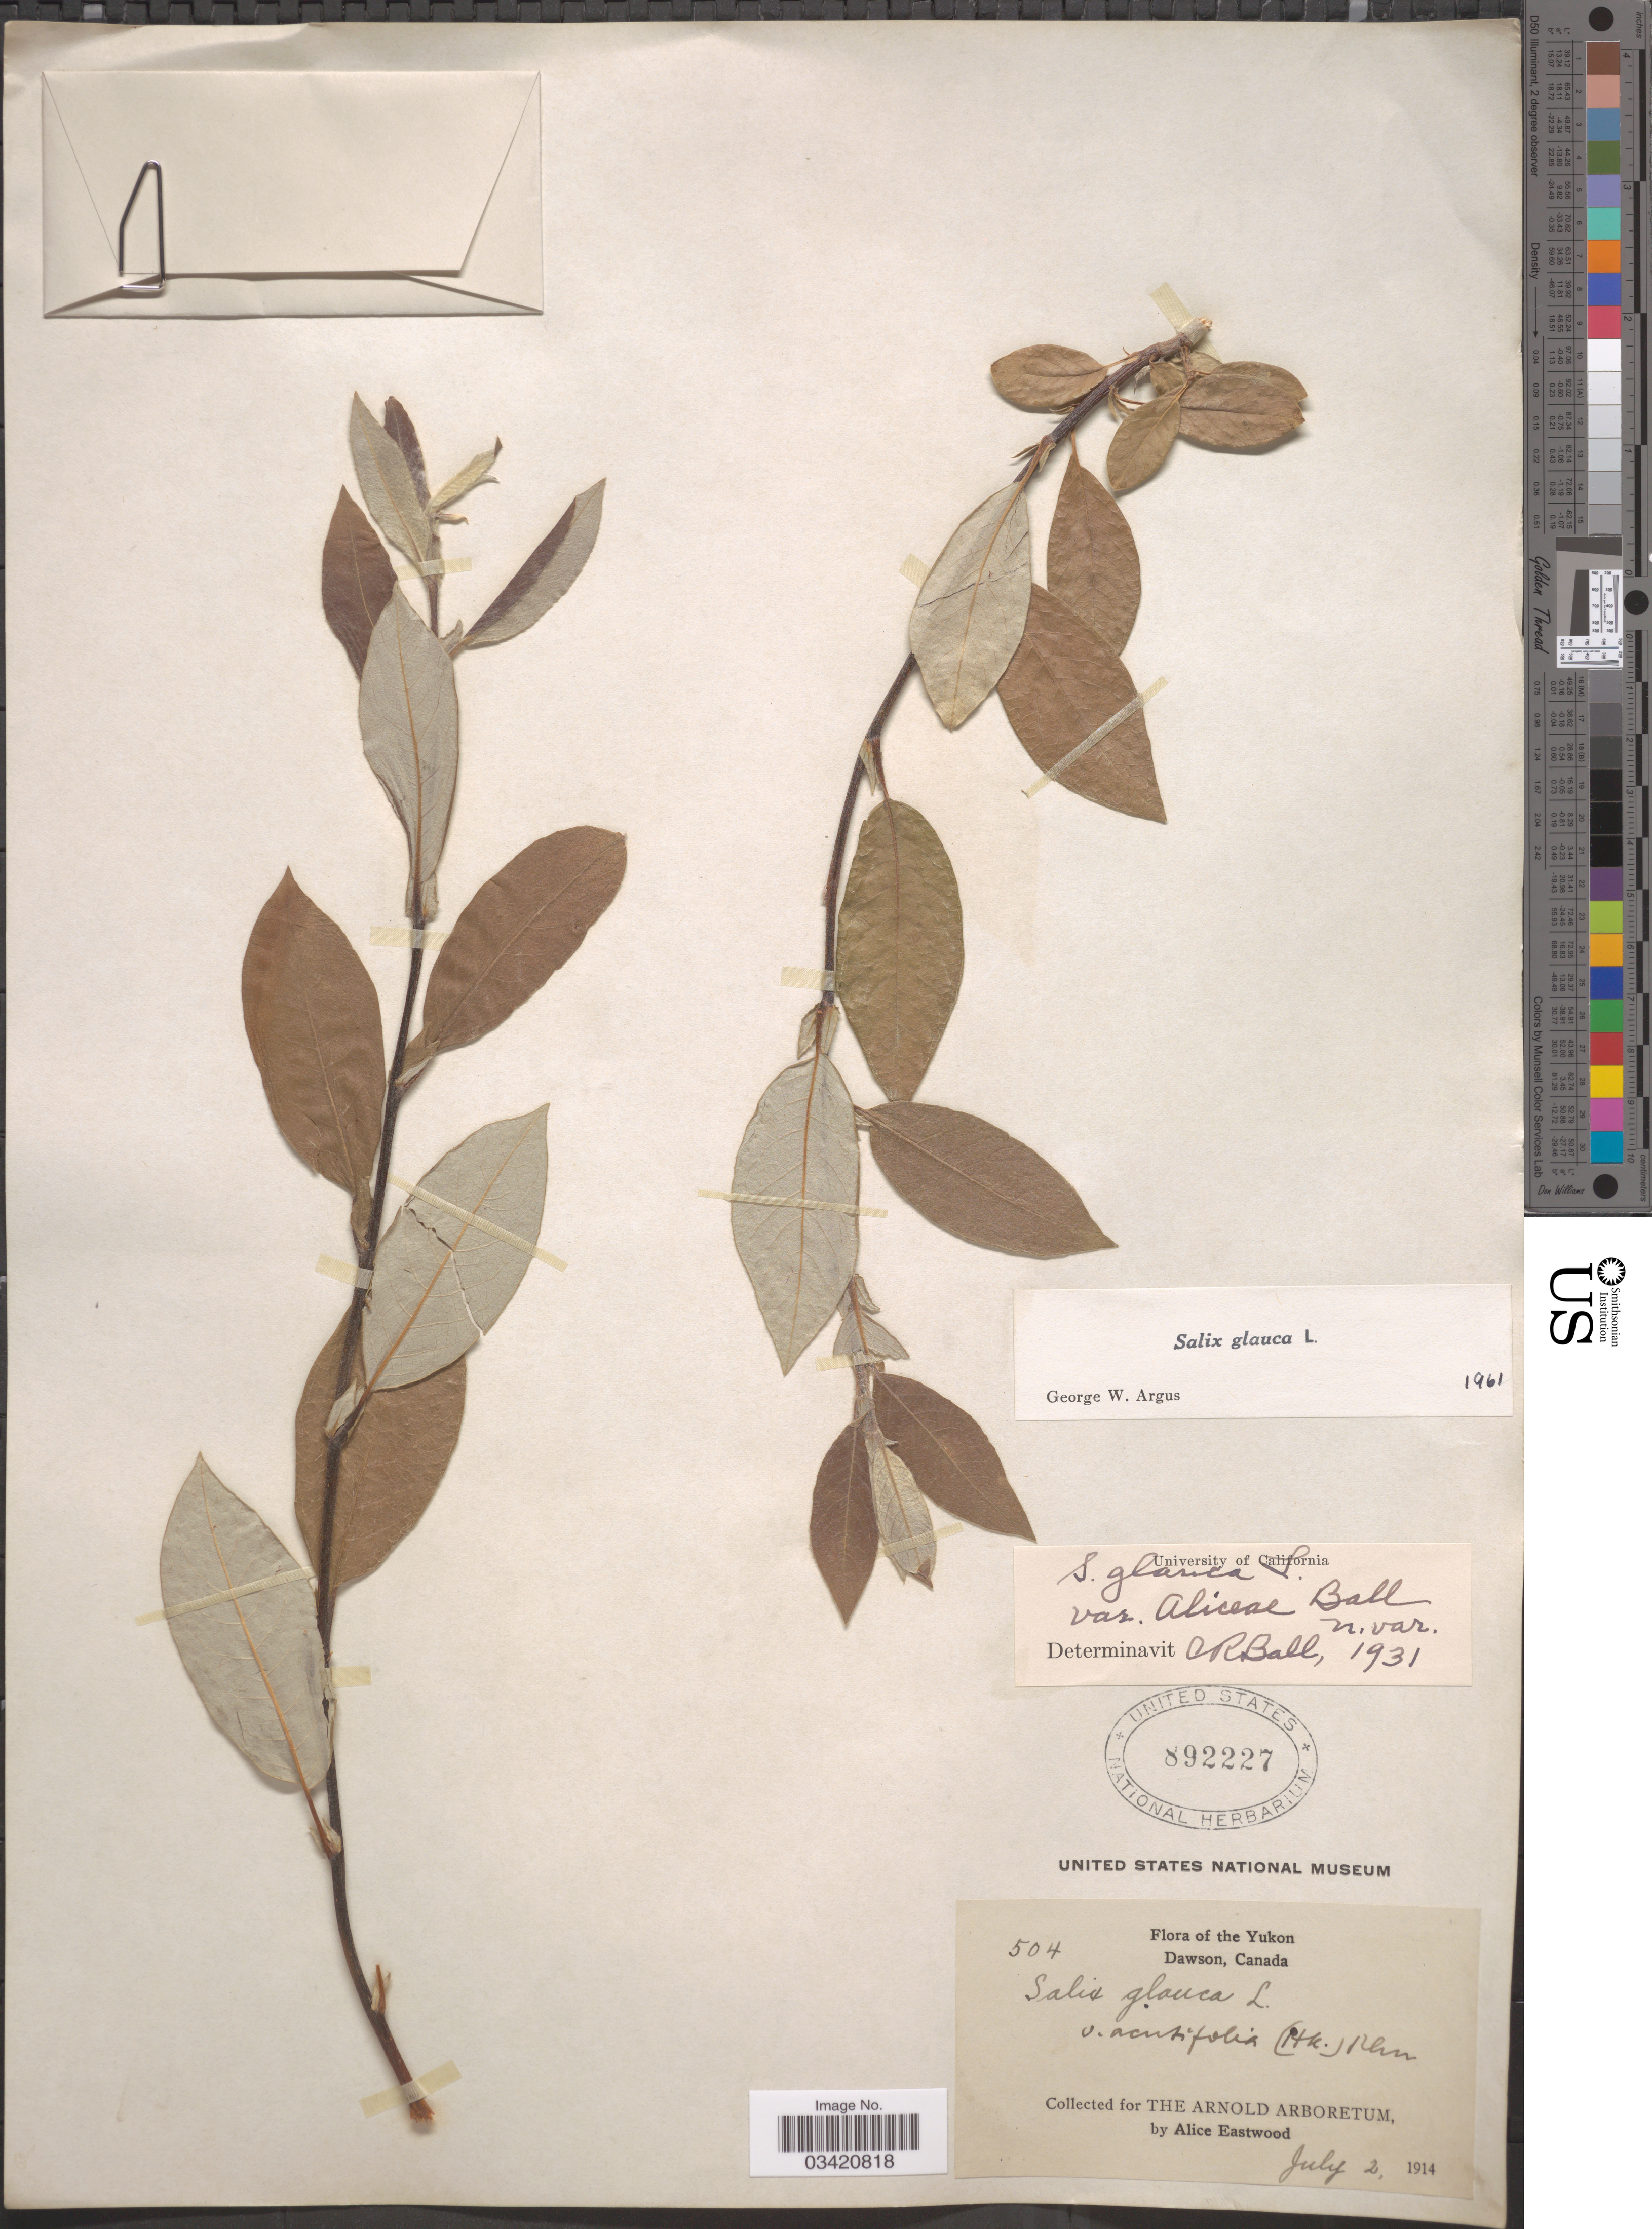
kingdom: Plantae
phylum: Tracheophyta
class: Magnoliopsida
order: Malpighiales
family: Salicaceae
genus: Salix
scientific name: Salix glauca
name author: L.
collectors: A. Eastwood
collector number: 504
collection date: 1914-07-02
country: Canada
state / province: Yukon Territory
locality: Yukon. Dawson.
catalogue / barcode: US 892227